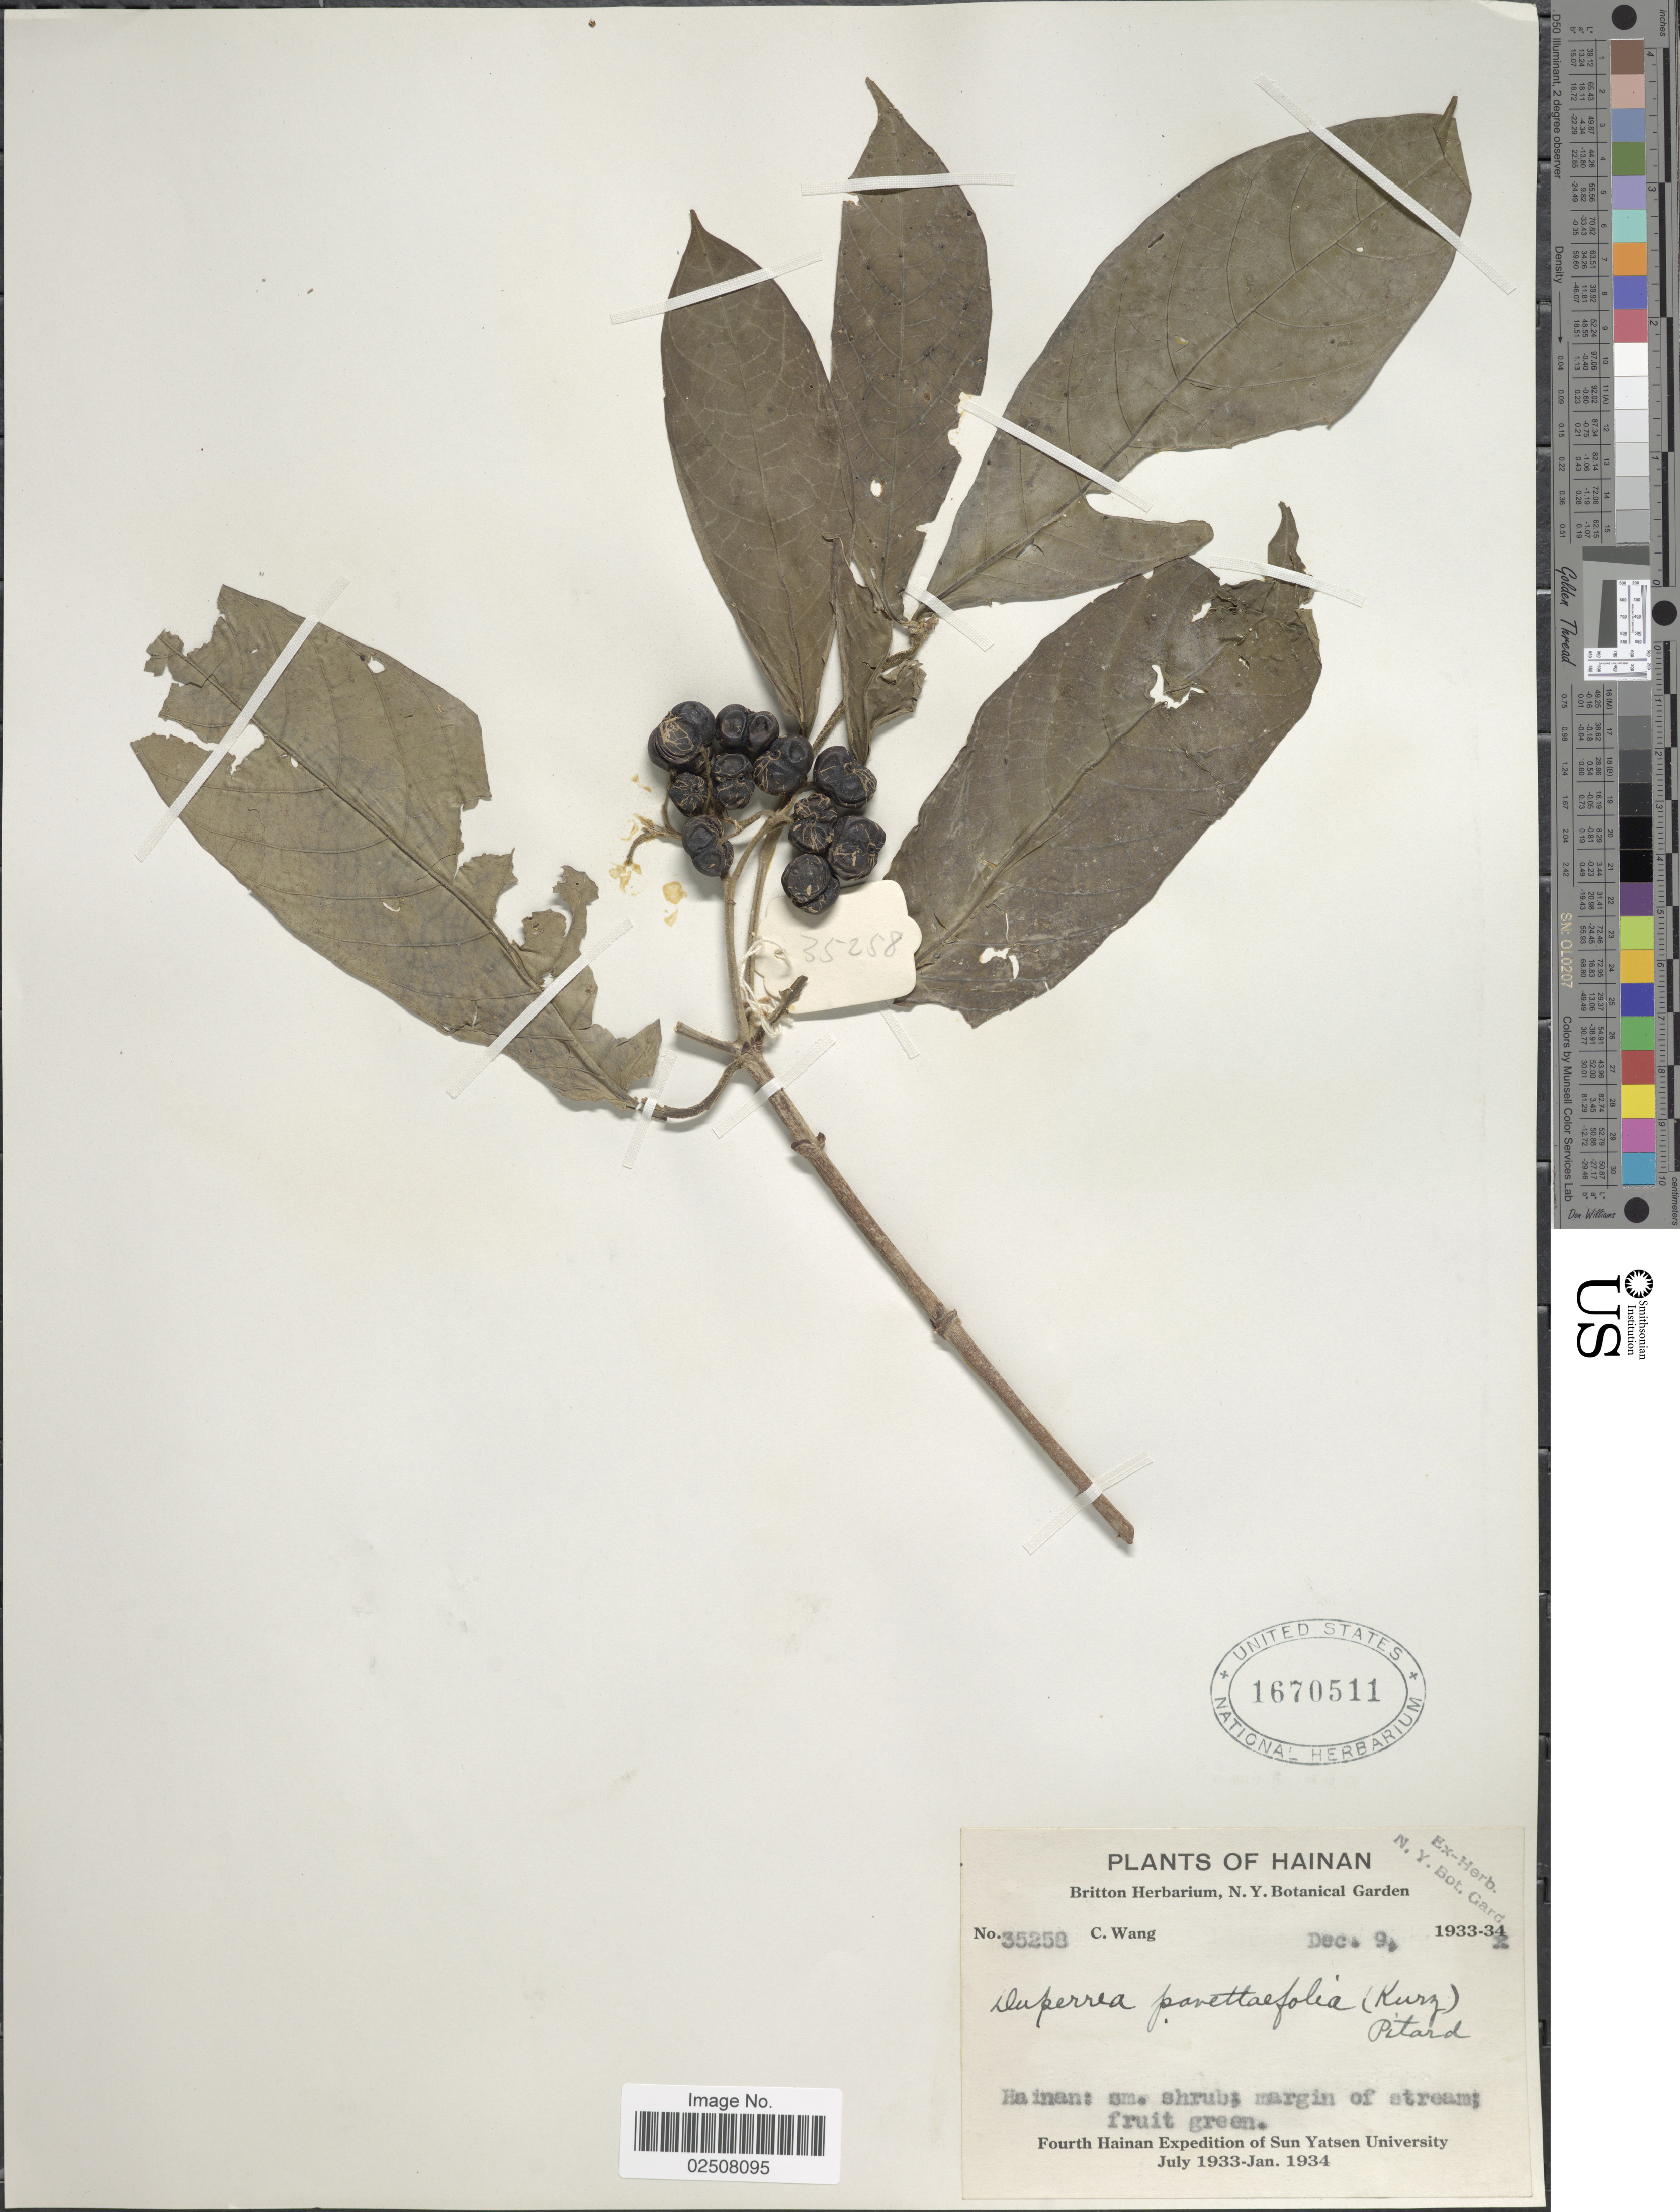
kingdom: Plantae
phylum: Tracheophyta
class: Magnoliopsida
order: Gentianales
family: Rubiaceae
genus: Duperrea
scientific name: Duperrea pavettifolia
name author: (Kurz) Pit.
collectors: C. Wang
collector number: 35258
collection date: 1933-12-09/1934-12-09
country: China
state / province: Hainan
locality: Margin of stream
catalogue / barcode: US 1670511